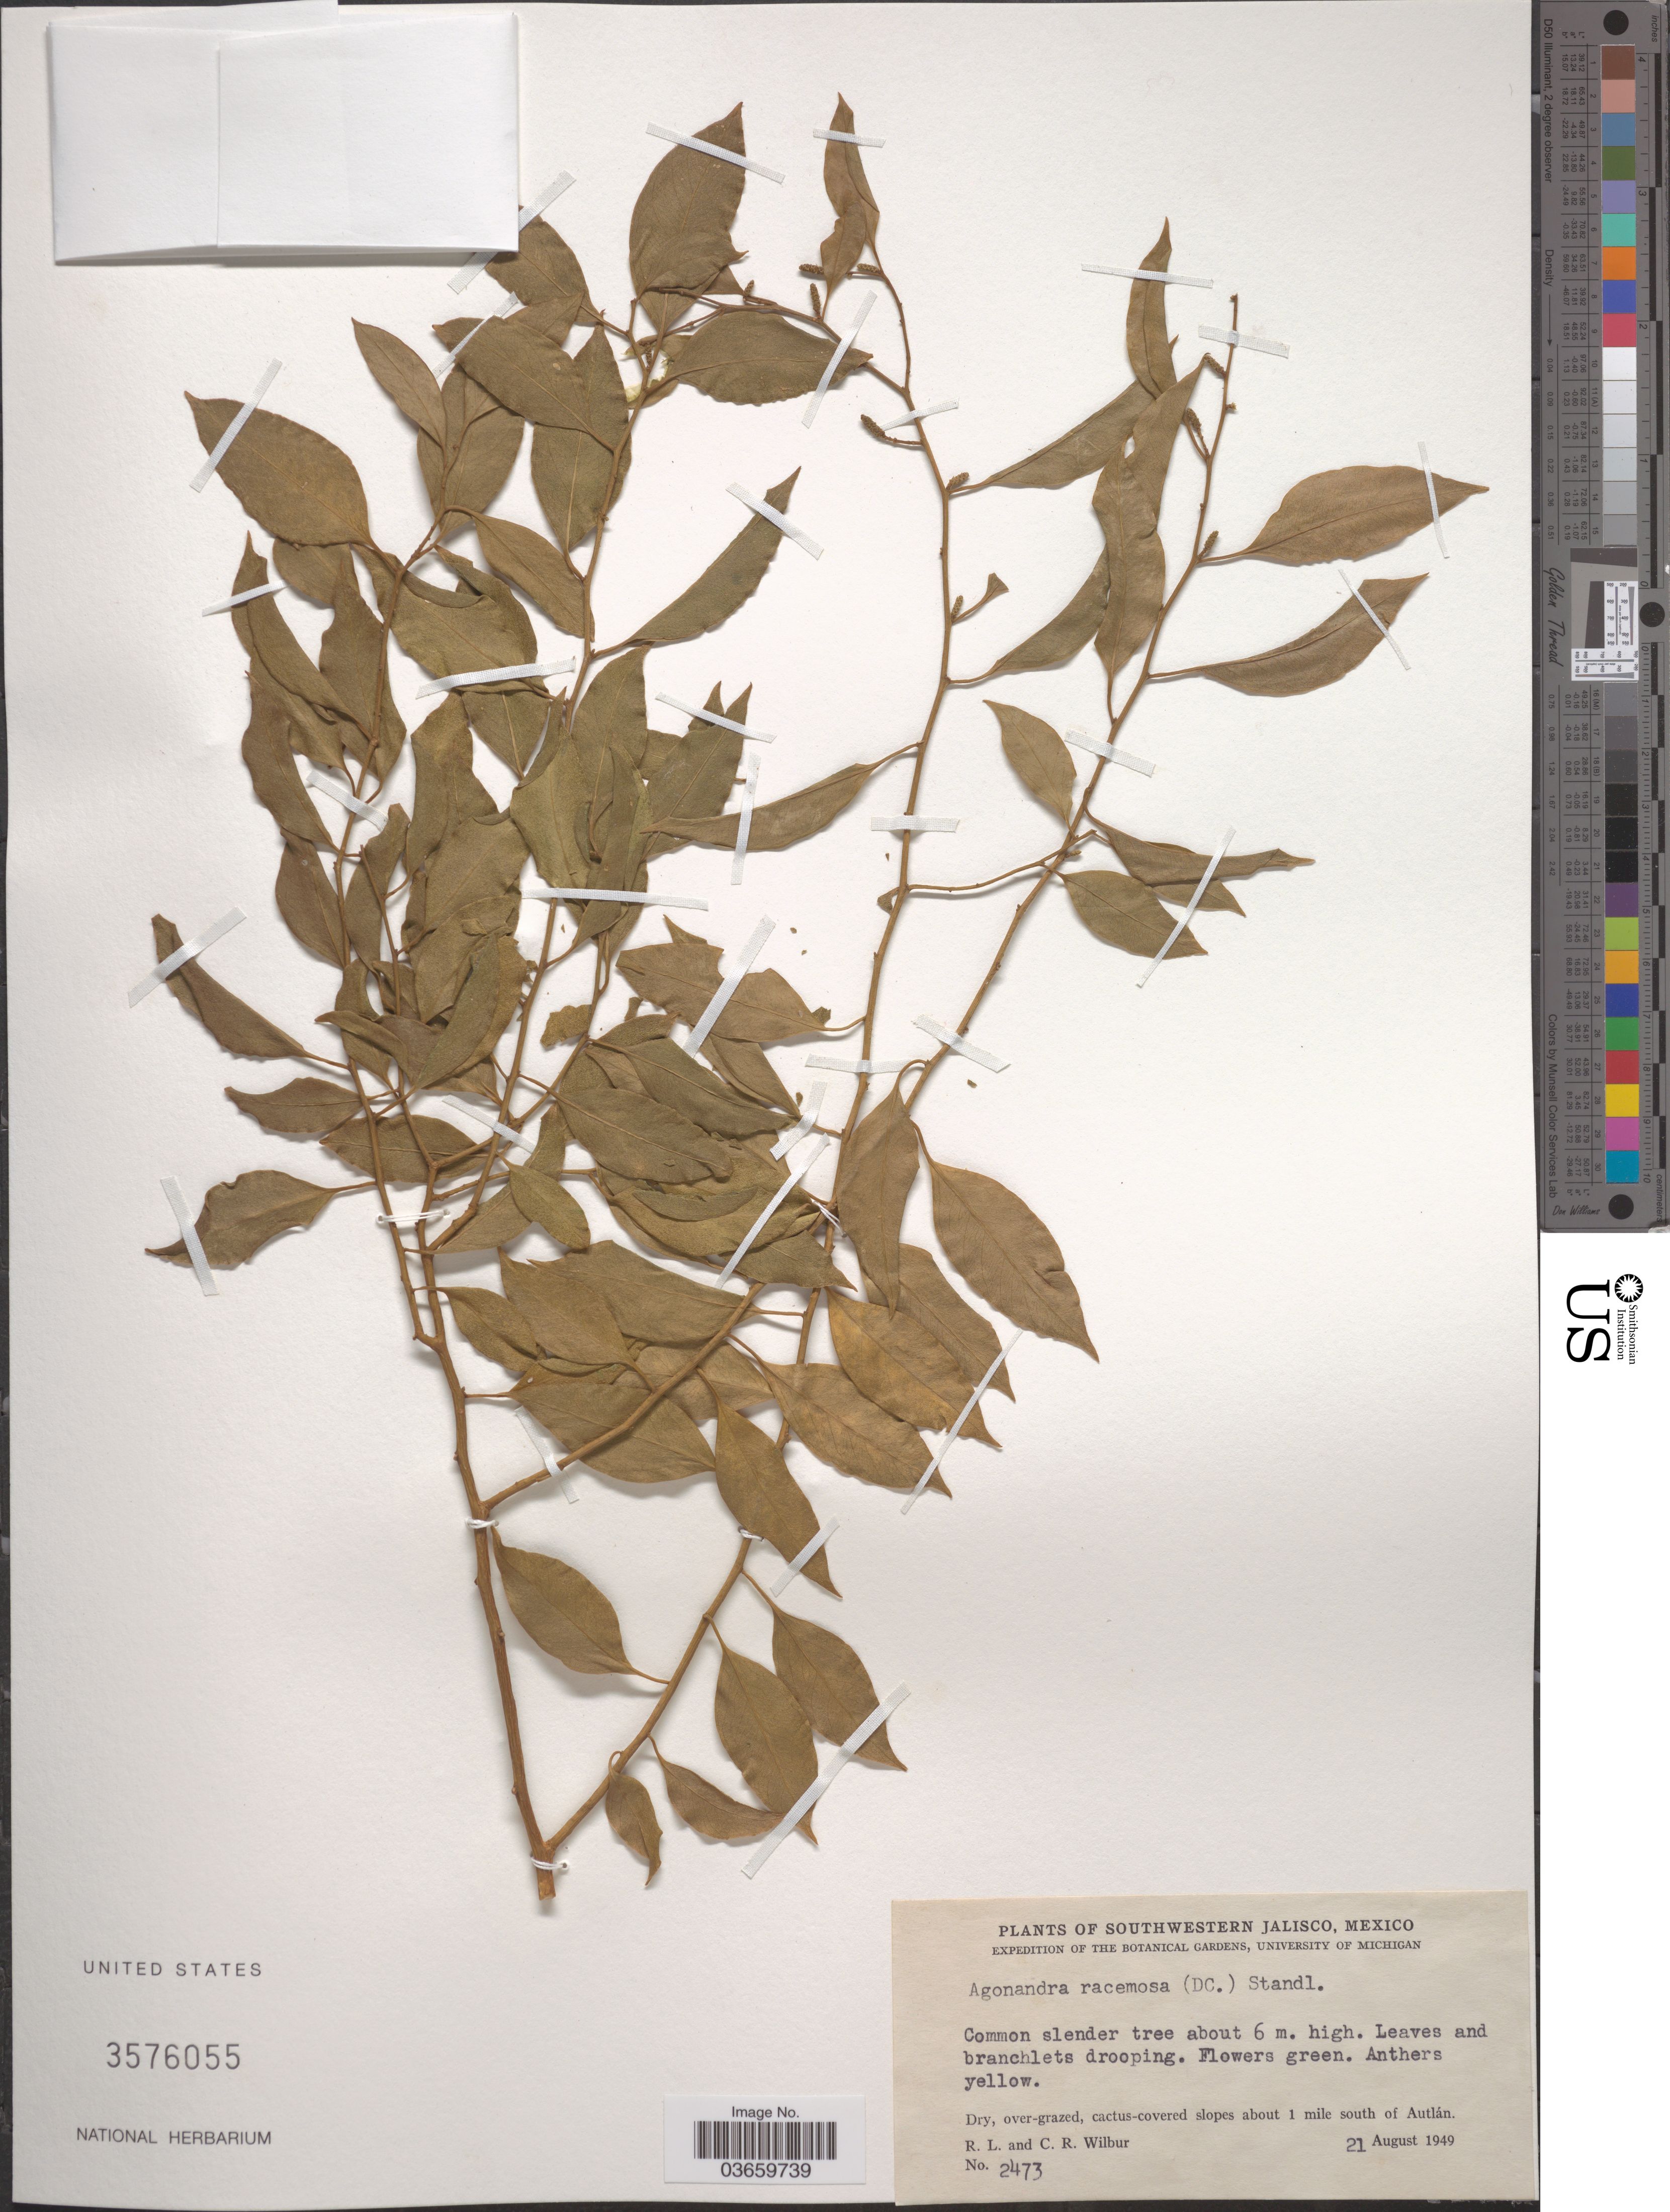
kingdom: Plantae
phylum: Tracheophyta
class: Magnoliopsida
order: Santalales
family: Opiliaceae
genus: Agonandra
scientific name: Agonandra racemosa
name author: (DC.) Standl.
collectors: R. L. Wilbur & C. Wilbur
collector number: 2473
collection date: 1949-08-21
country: Mexico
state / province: Jalisco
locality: Southwestern Jalisco. About 1 mile south of Autlán.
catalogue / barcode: US 3576055